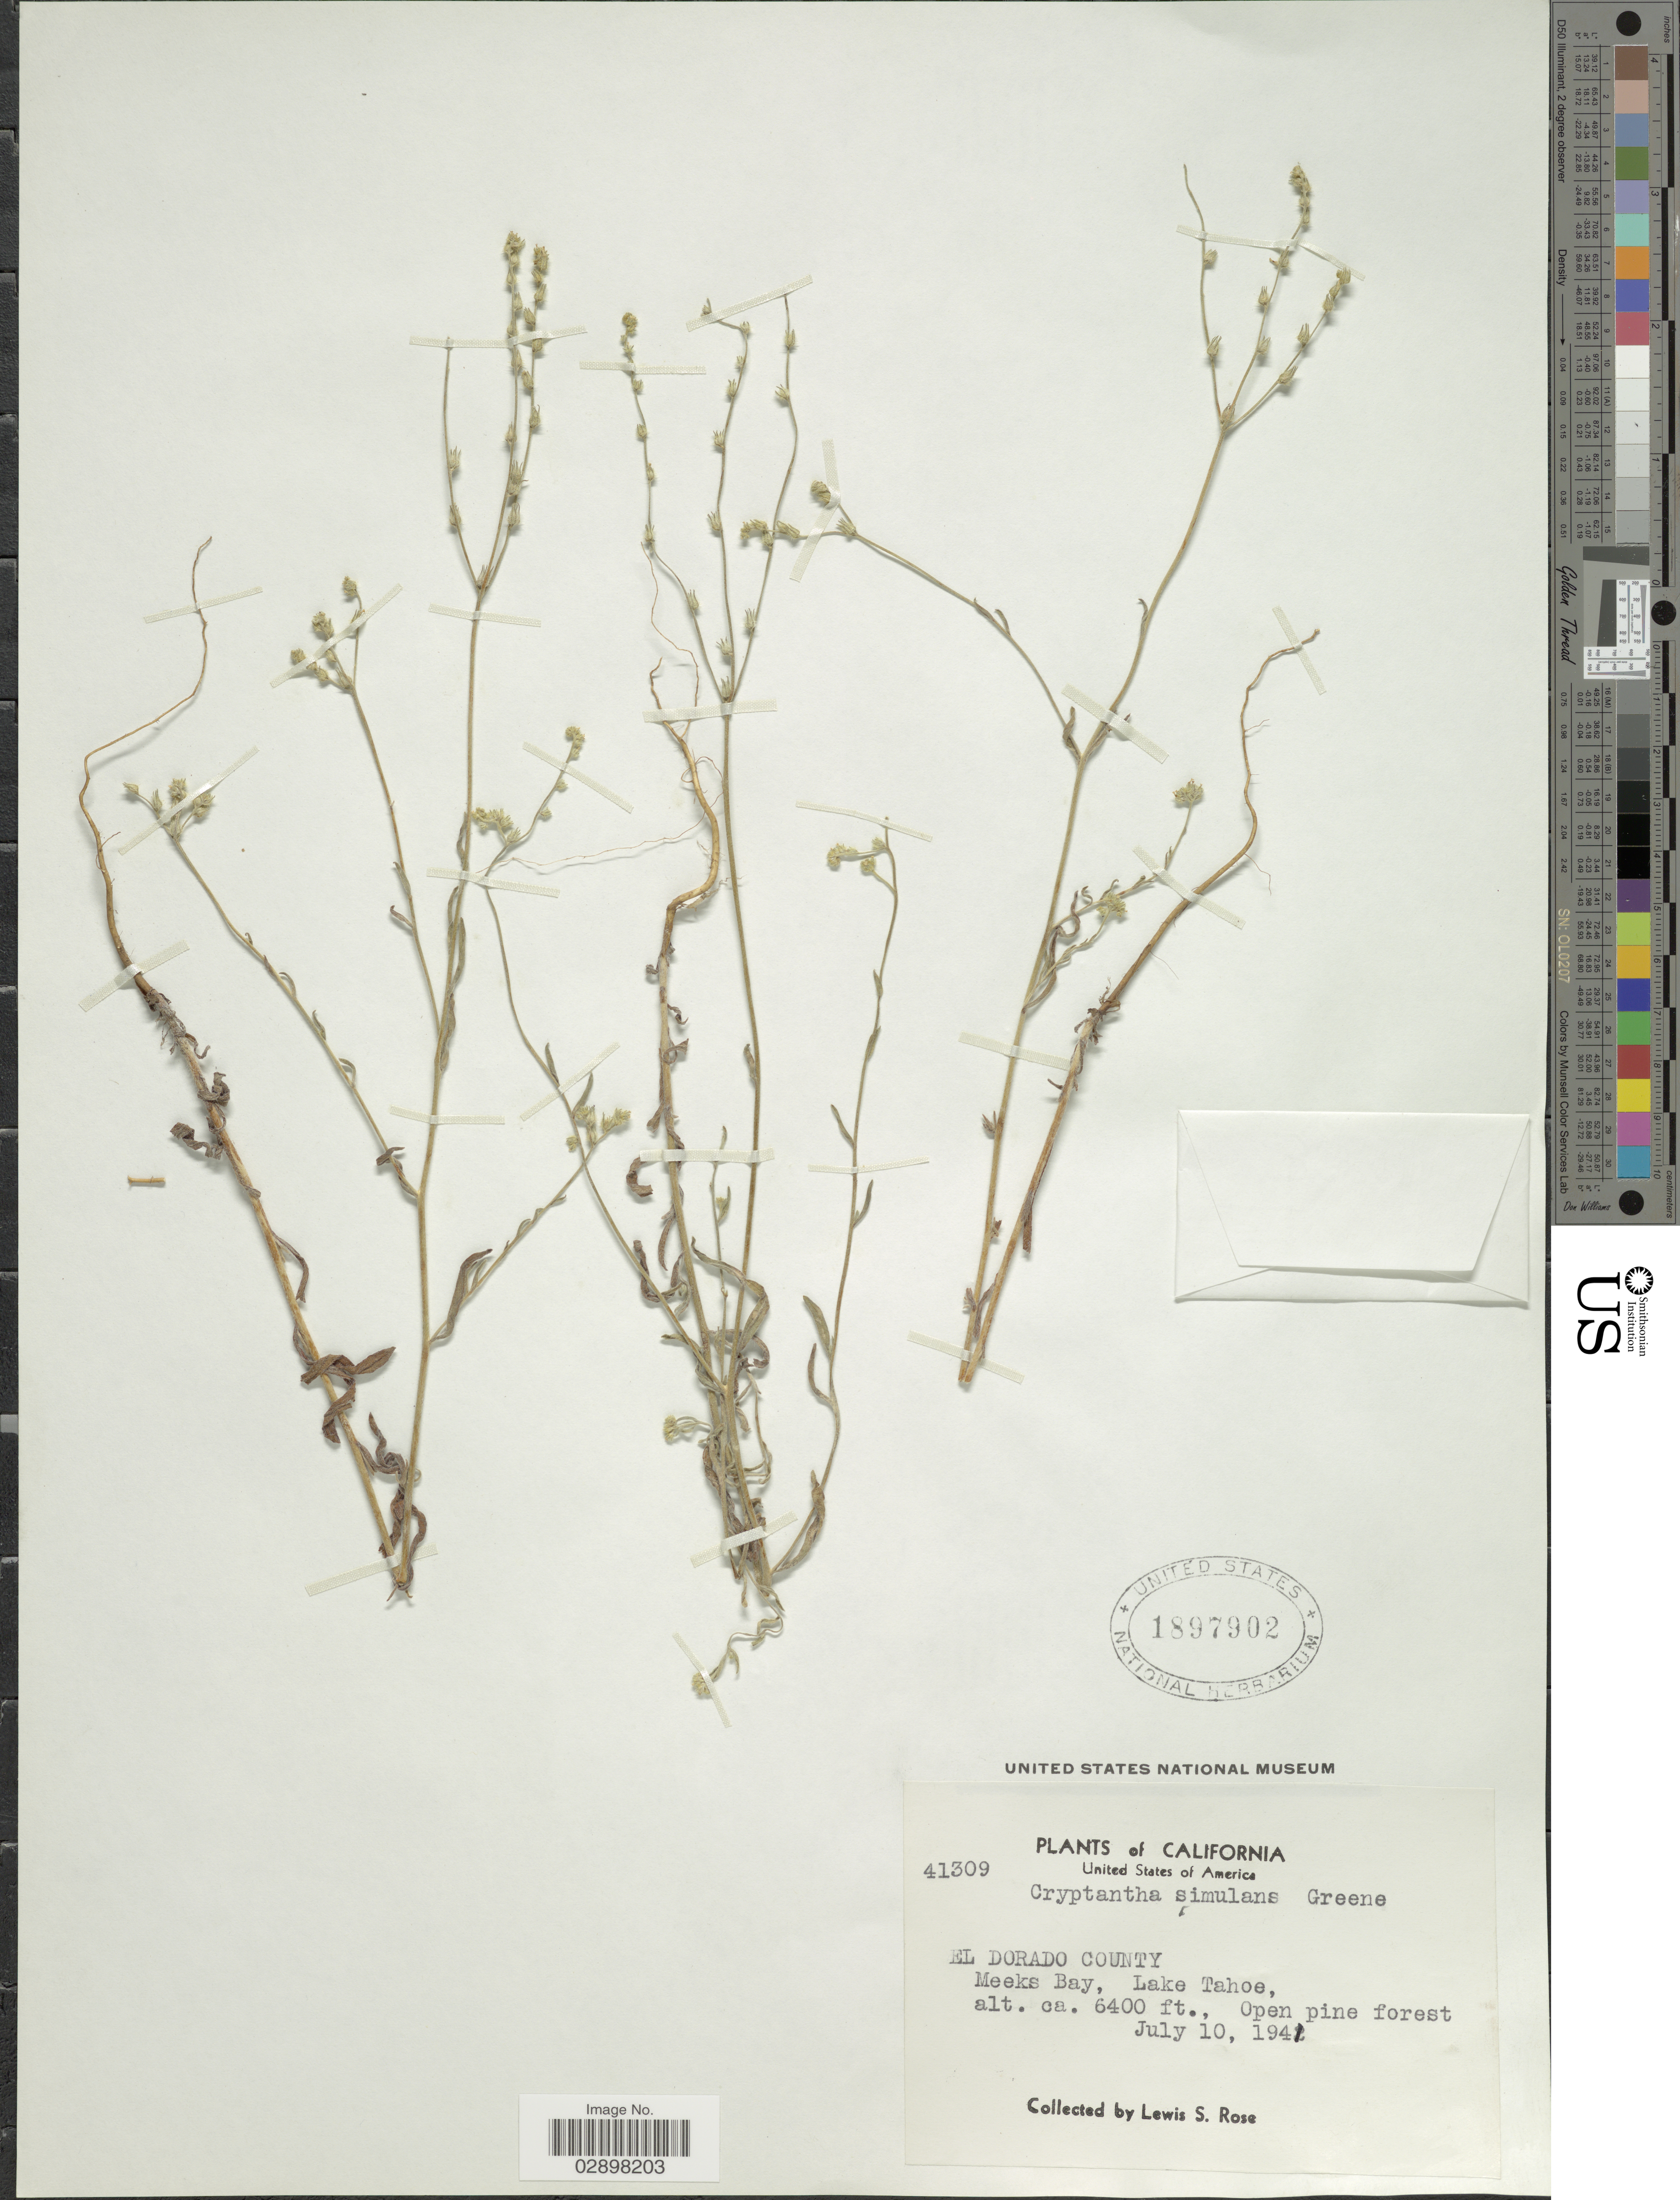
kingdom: Plantae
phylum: Tracheophyta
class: Magnoliopsida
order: Boraginales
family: Boraginaceae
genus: Cryptantha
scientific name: Cryptantha simulans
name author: Greene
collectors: L. S. Rose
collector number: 41309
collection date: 1941-07-10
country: United States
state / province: California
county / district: El Dorado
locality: El Dorado County, Meeks Bay, Lake Tahoe.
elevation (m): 1951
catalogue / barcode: US 1897902